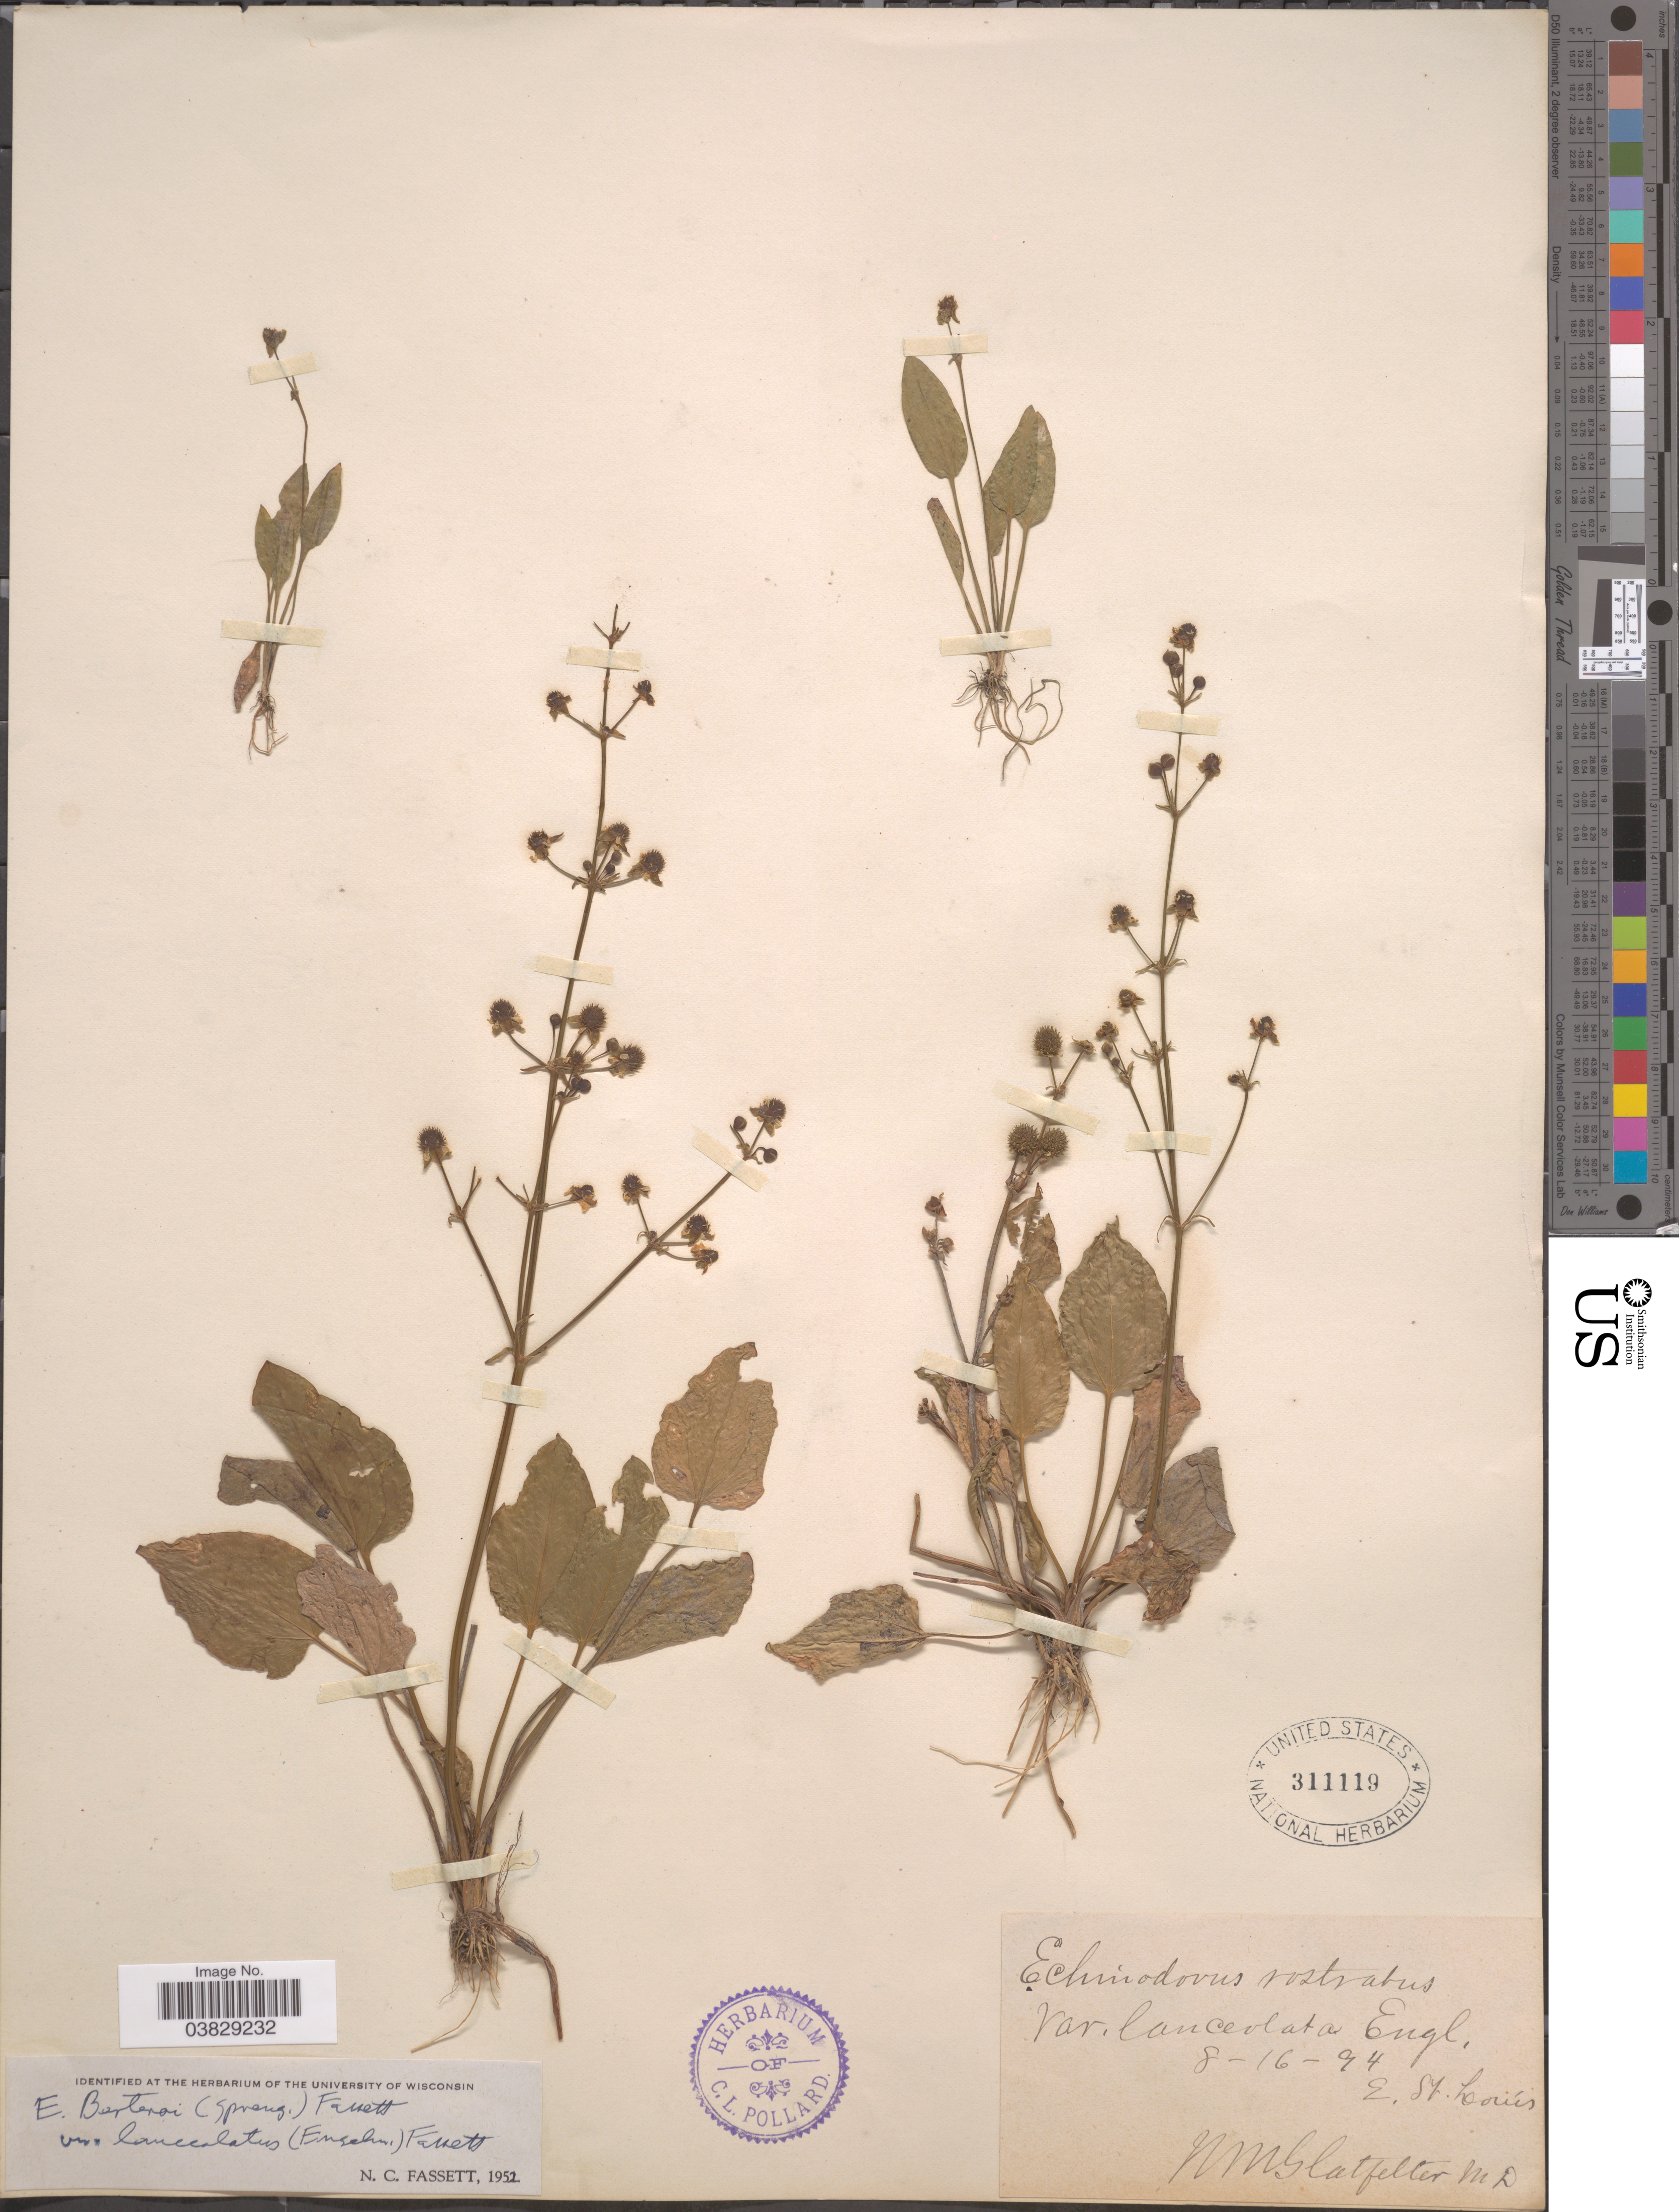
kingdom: Plantae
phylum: Tracheophyta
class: Liliopsida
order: Alismatales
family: Alismataceae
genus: Echinodorus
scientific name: Echinodorus berteroi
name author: (Spreng.) Fassett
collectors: N. M. Glatfelter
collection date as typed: Transcribed d/m/y: 16/8/94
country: United States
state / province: Missouri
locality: E. St. Louis.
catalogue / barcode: US 311119